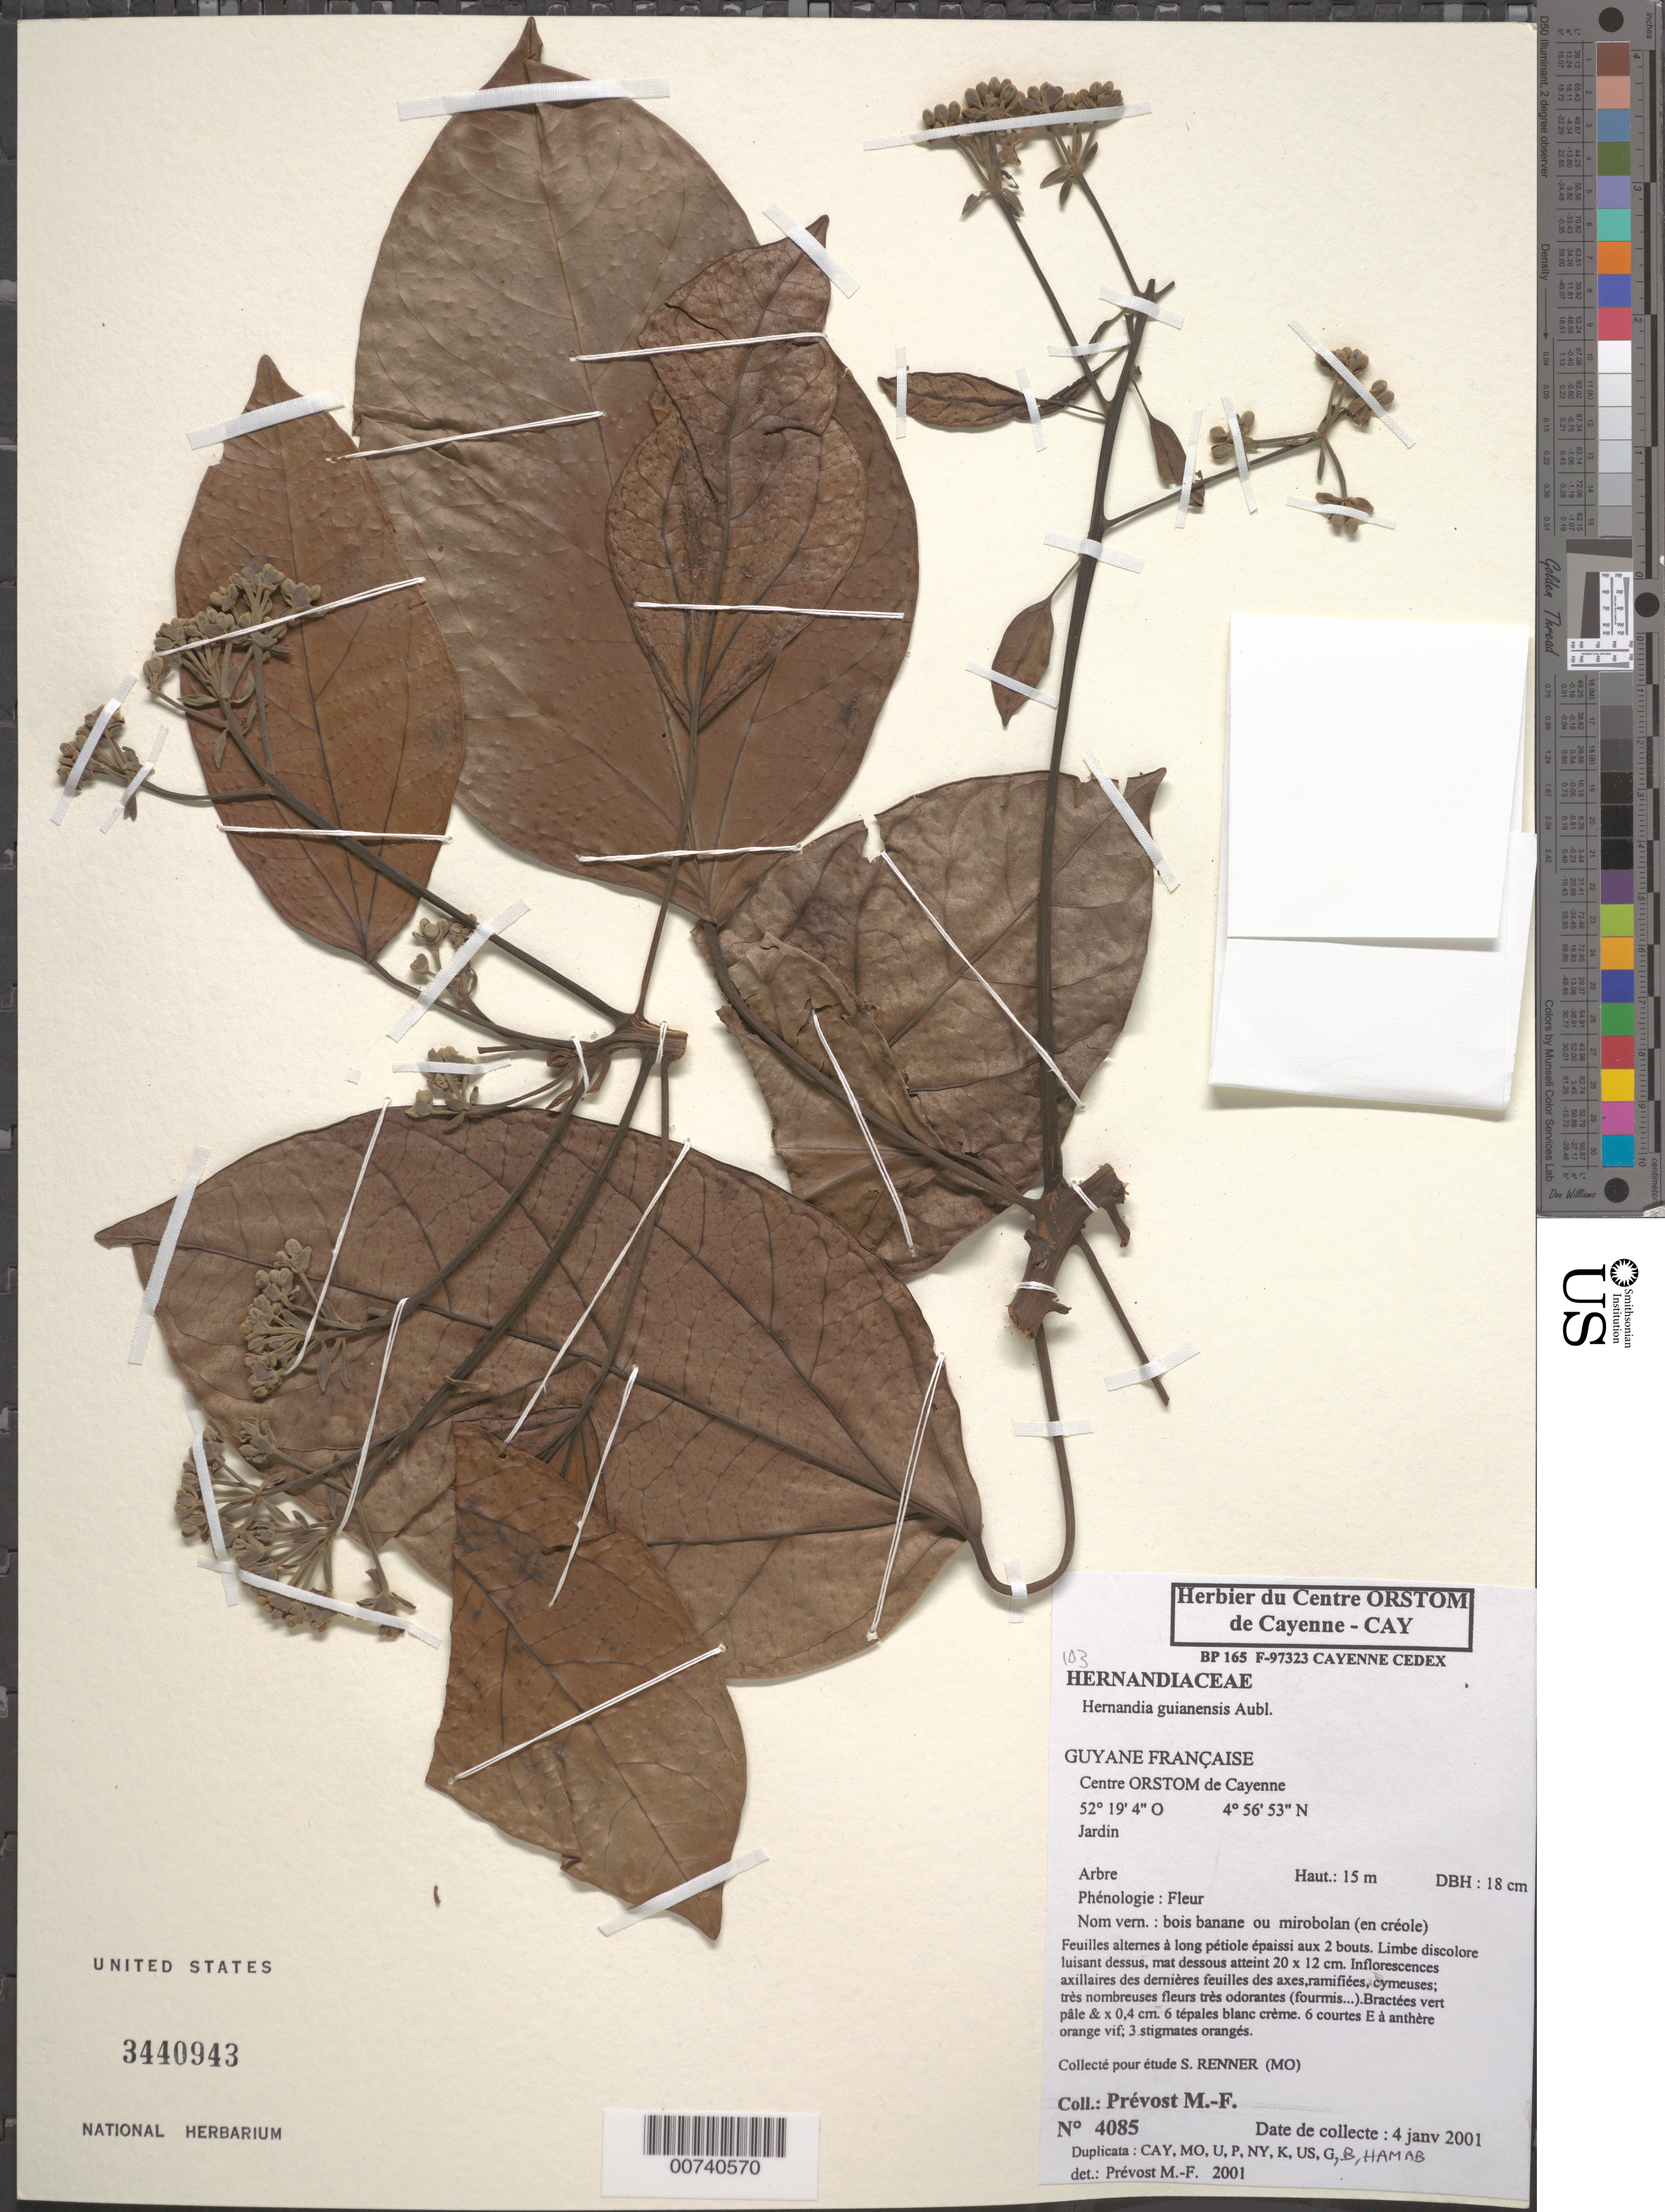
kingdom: Plantae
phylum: Tracheophyta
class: Magnoliopsida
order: Laurales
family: Hernandiaceae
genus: Hernandia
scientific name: Hernandia guianensis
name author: Aubl.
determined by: Prévost, M.-F.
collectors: M.-F. Prévost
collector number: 4085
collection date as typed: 4-Jan-01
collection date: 2001-01-04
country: French Guiana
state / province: Cayenne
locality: Centre ORSTOM de Cayenne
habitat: Garden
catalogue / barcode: US 3440943